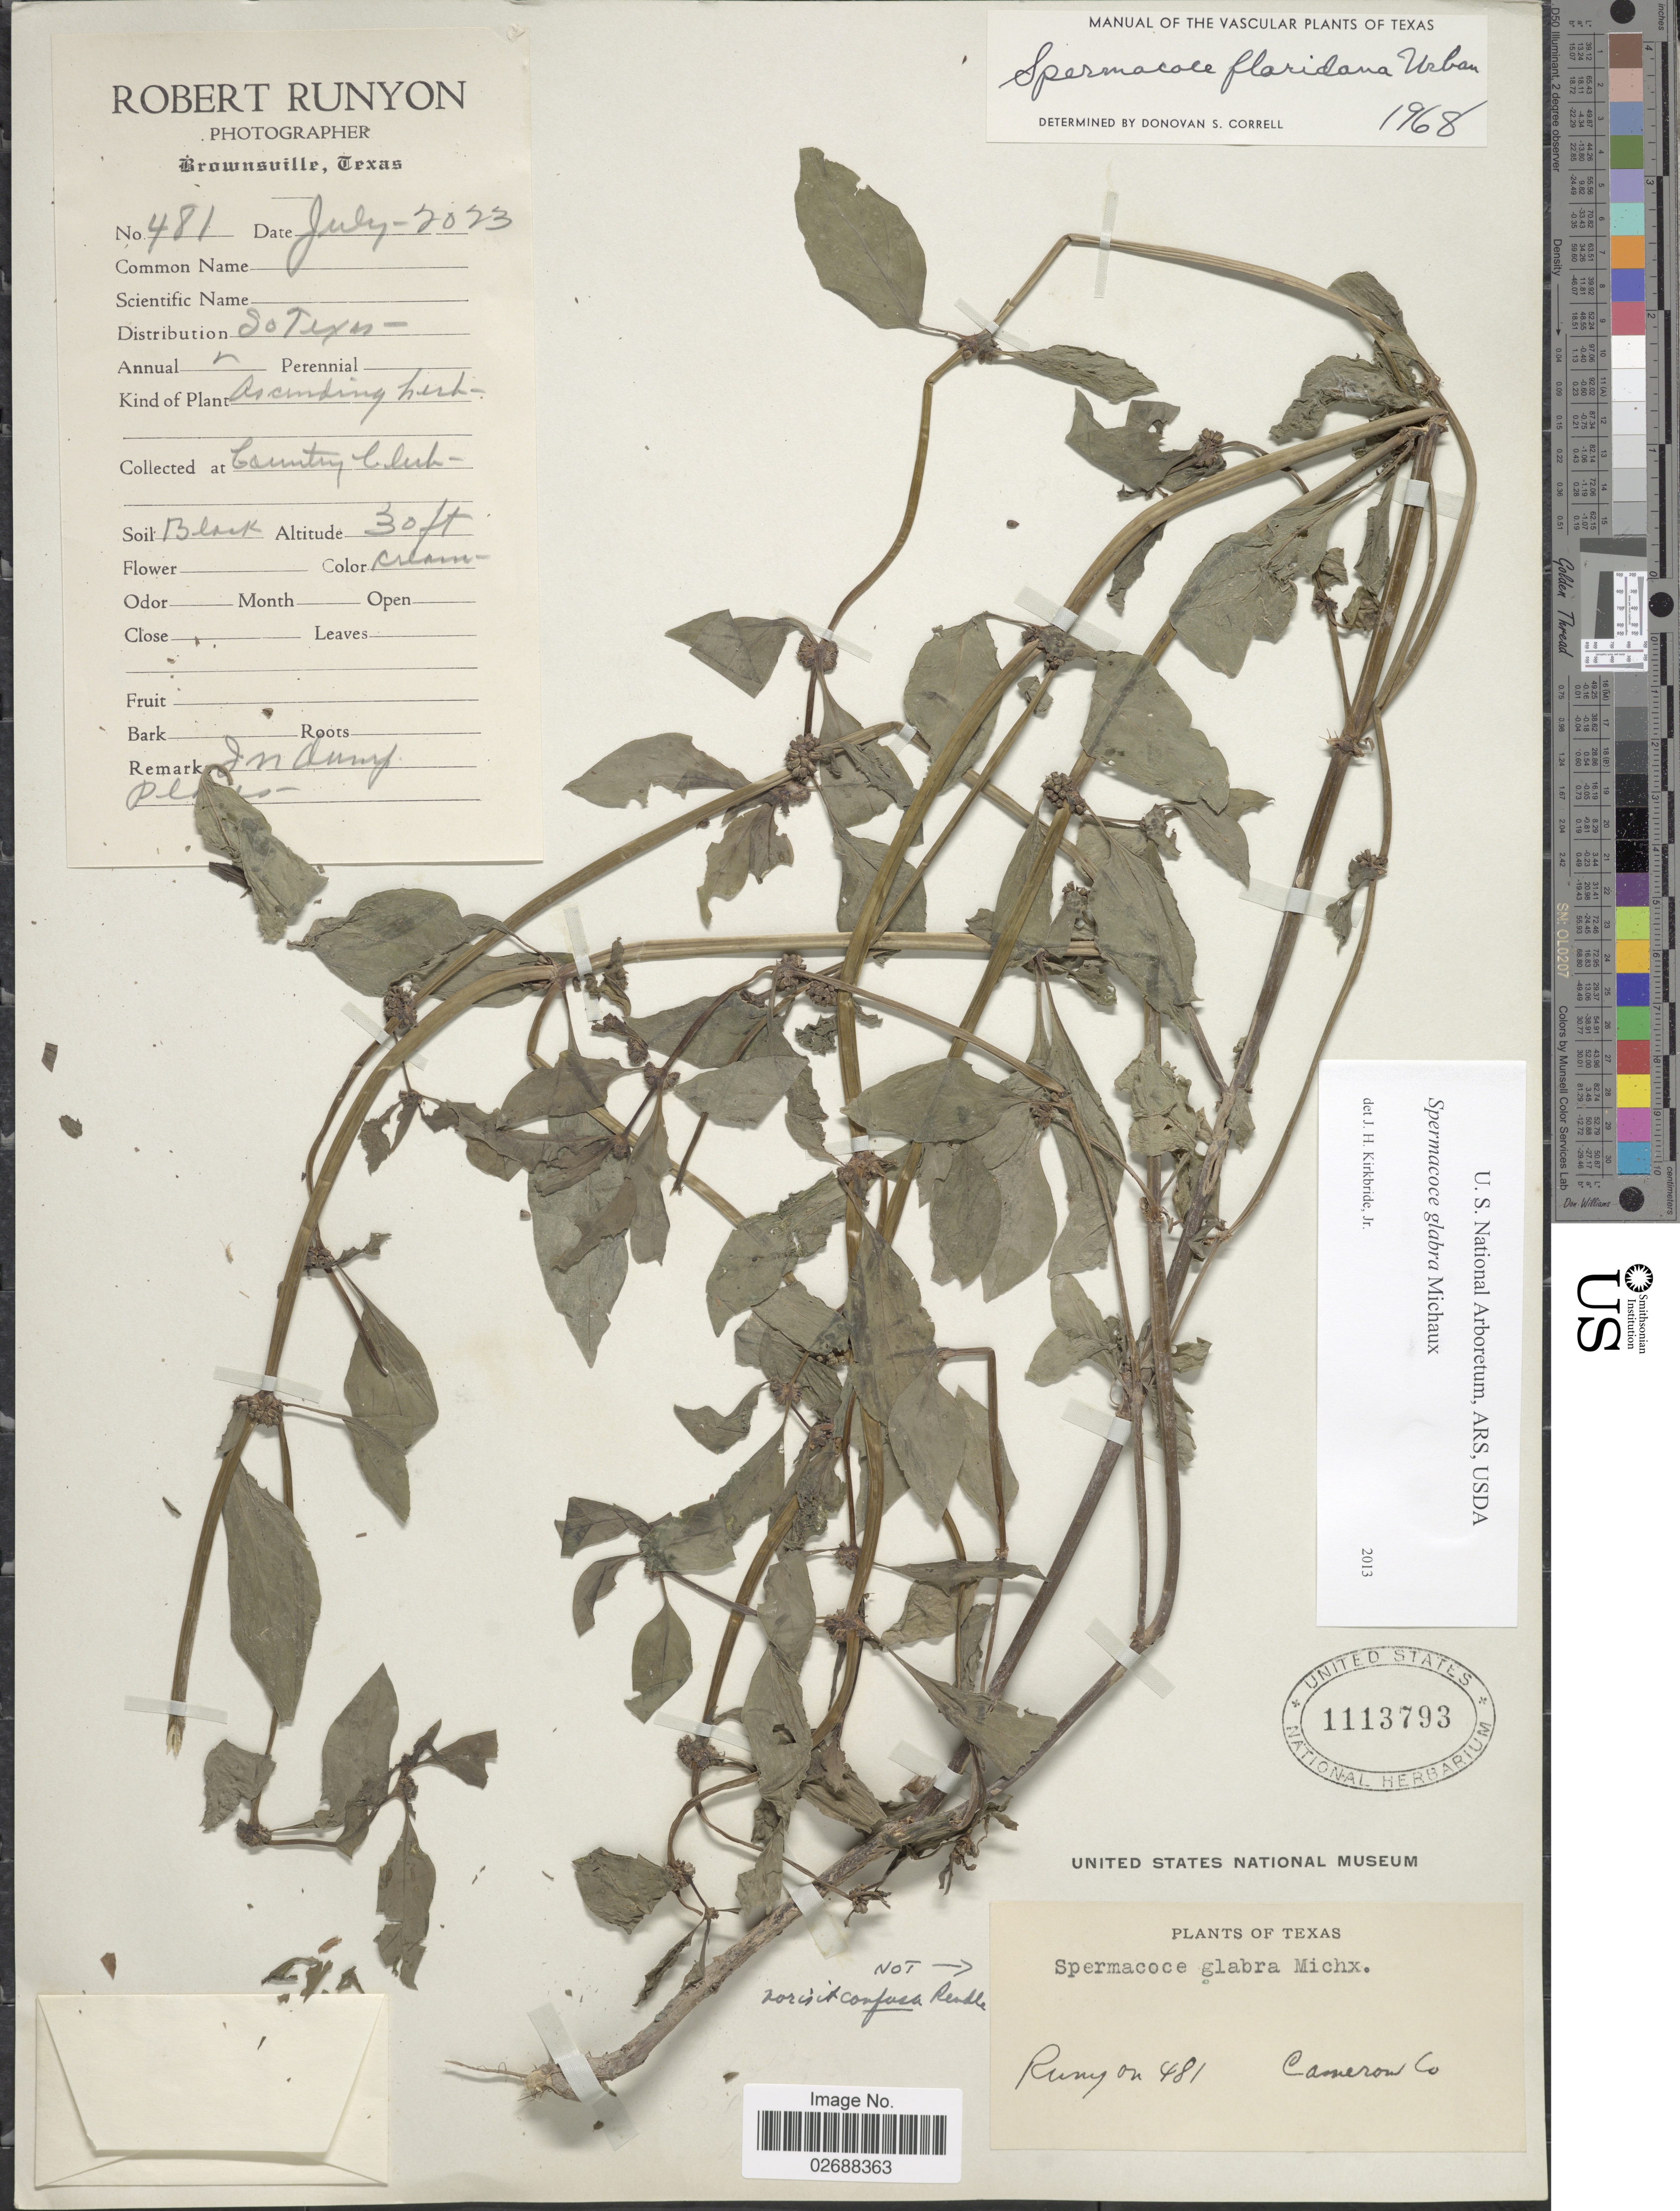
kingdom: Plantae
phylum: Tracheophyta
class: Magnoliopsida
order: Gentianales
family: Rubiaceae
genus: Spermacoce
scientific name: Spermacoce glabra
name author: Michx.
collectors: R. Runyon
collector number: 481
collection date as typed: Transcribed d/m/y: 20/7/23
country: United States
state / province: Texas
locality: Country Club. Cameron Co.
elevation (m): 9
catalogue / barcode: US 1113793